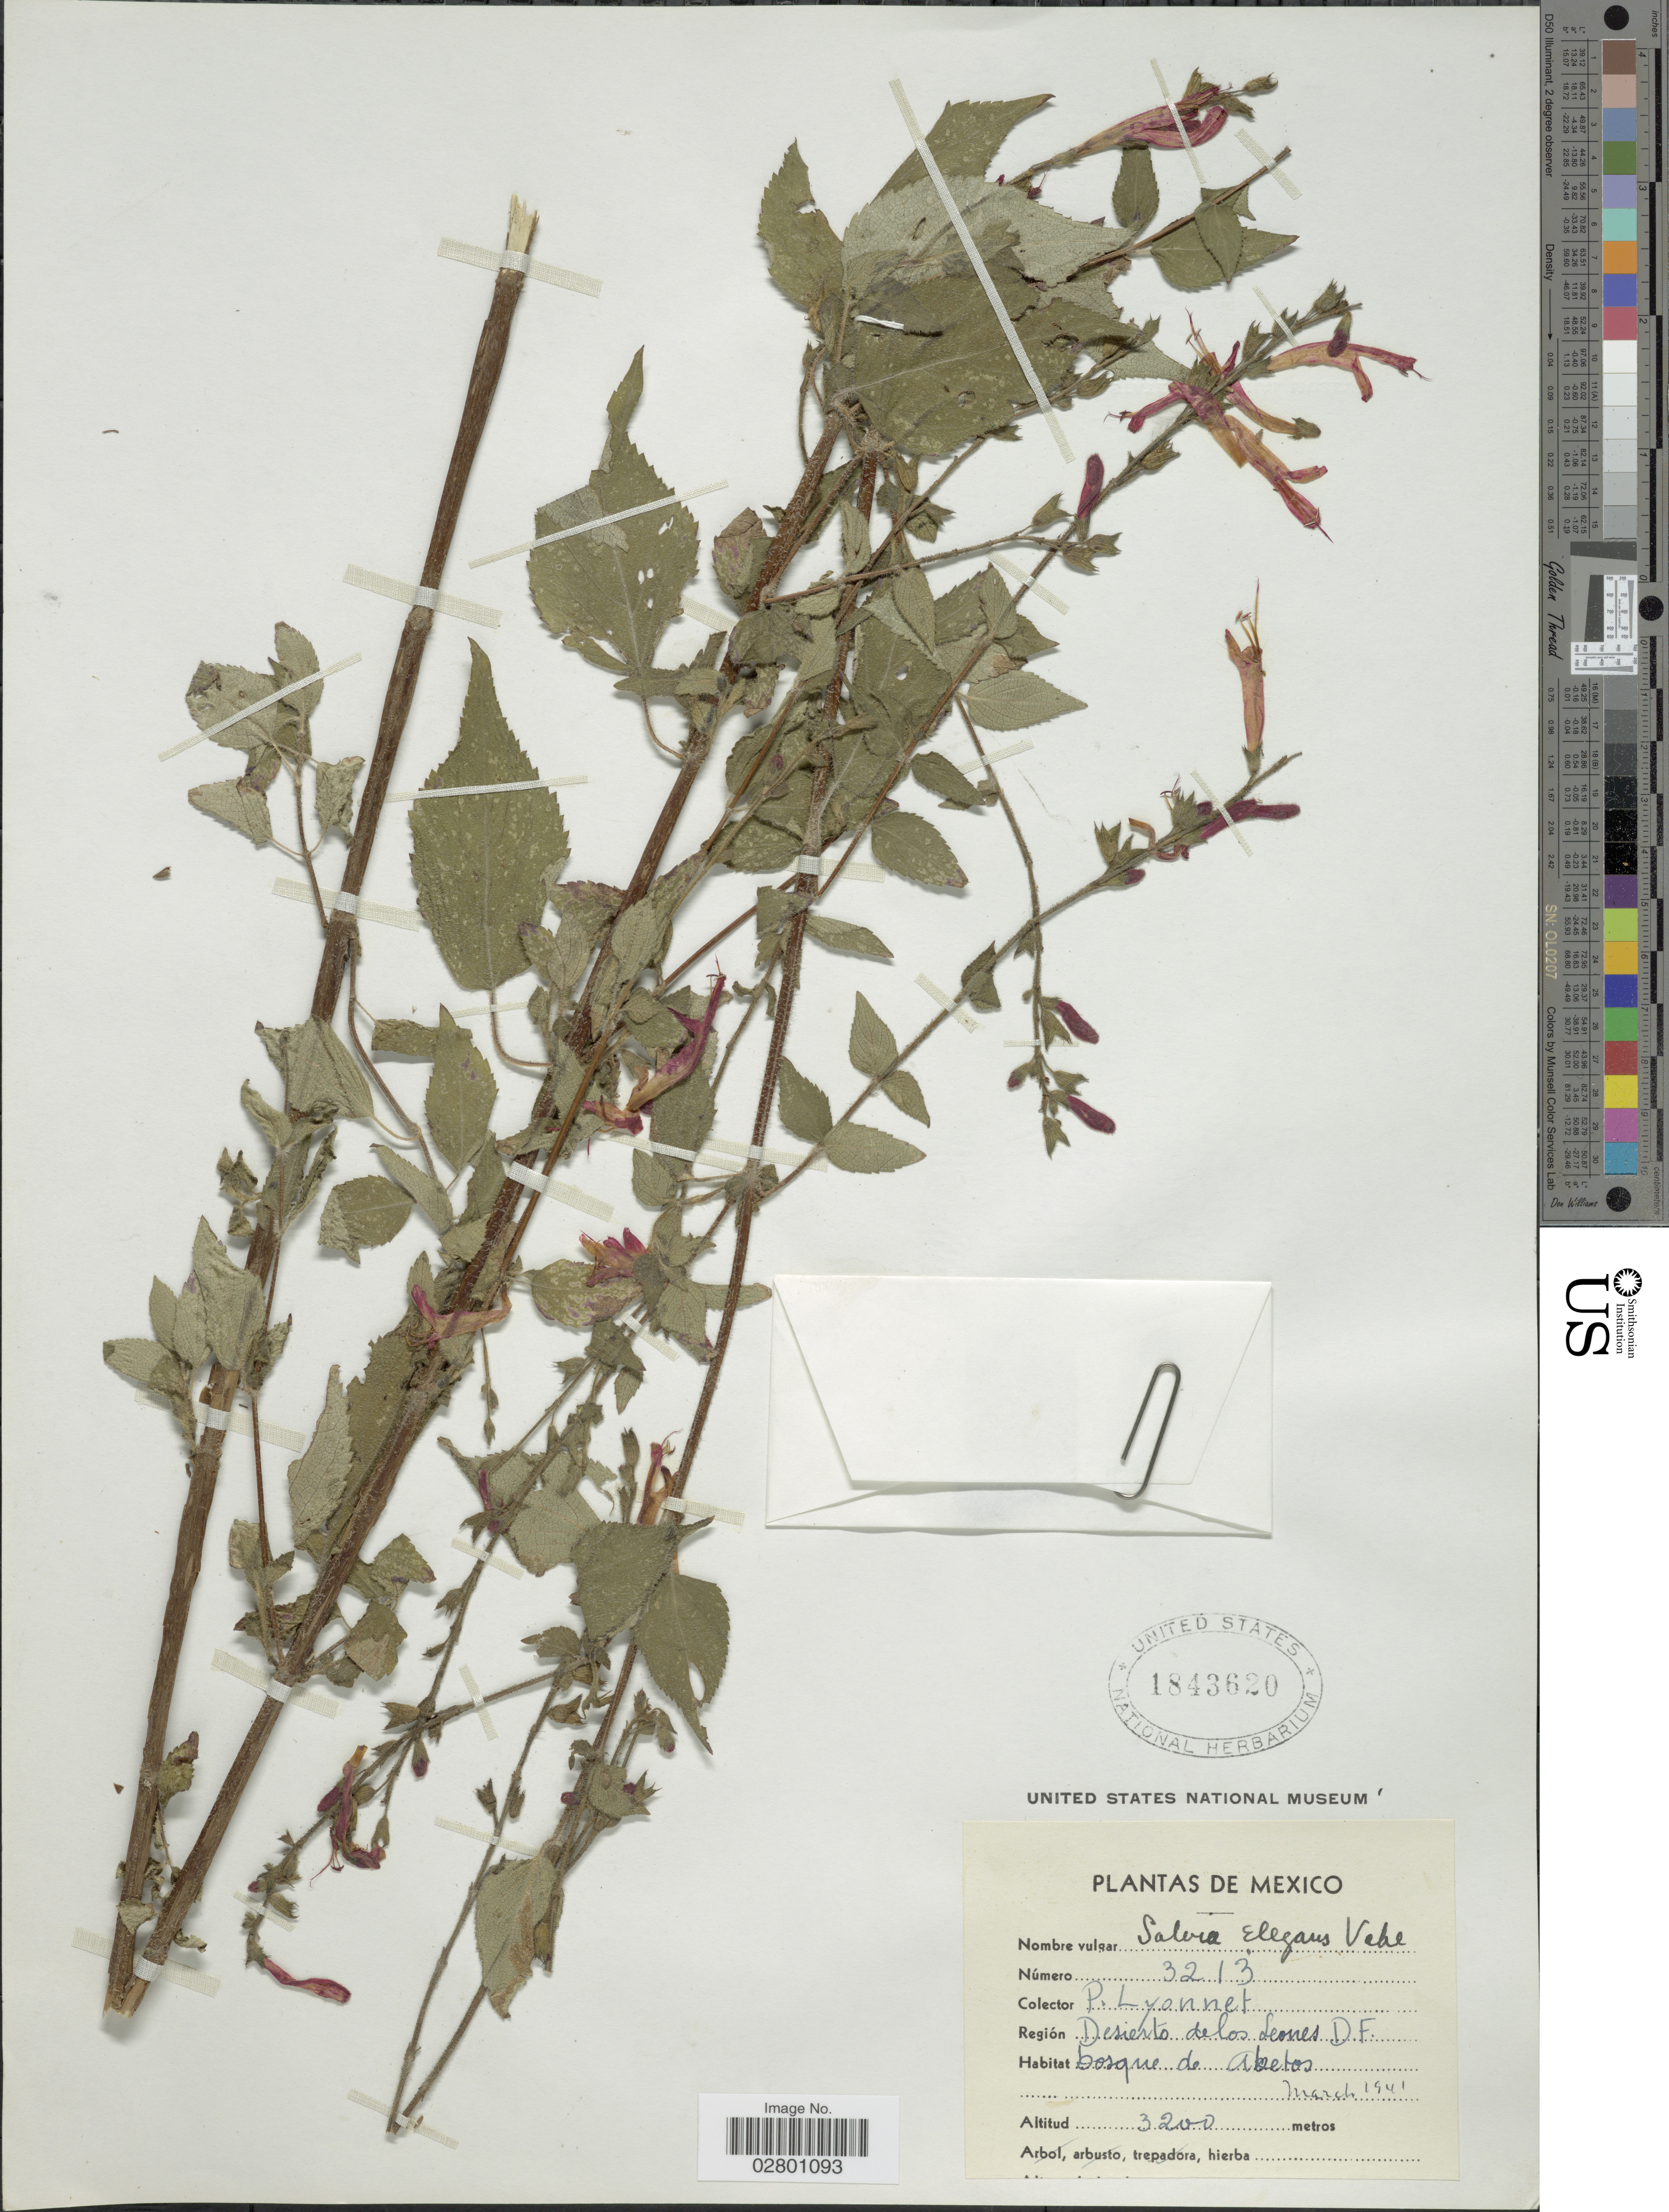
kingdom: Plantae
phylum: Tracheophyta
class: Magnoliopsida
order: Lamiales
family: Lamiaceae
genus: Salvia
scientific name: Salvia elegans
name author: Vahl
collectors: P. Lyonnet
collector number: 3213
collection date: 1941-03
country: Mexico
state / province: Distrito Federal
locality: Desierto de los Leones D.F., bosque de Abetos.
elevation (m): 3200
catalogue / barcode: US 1843620